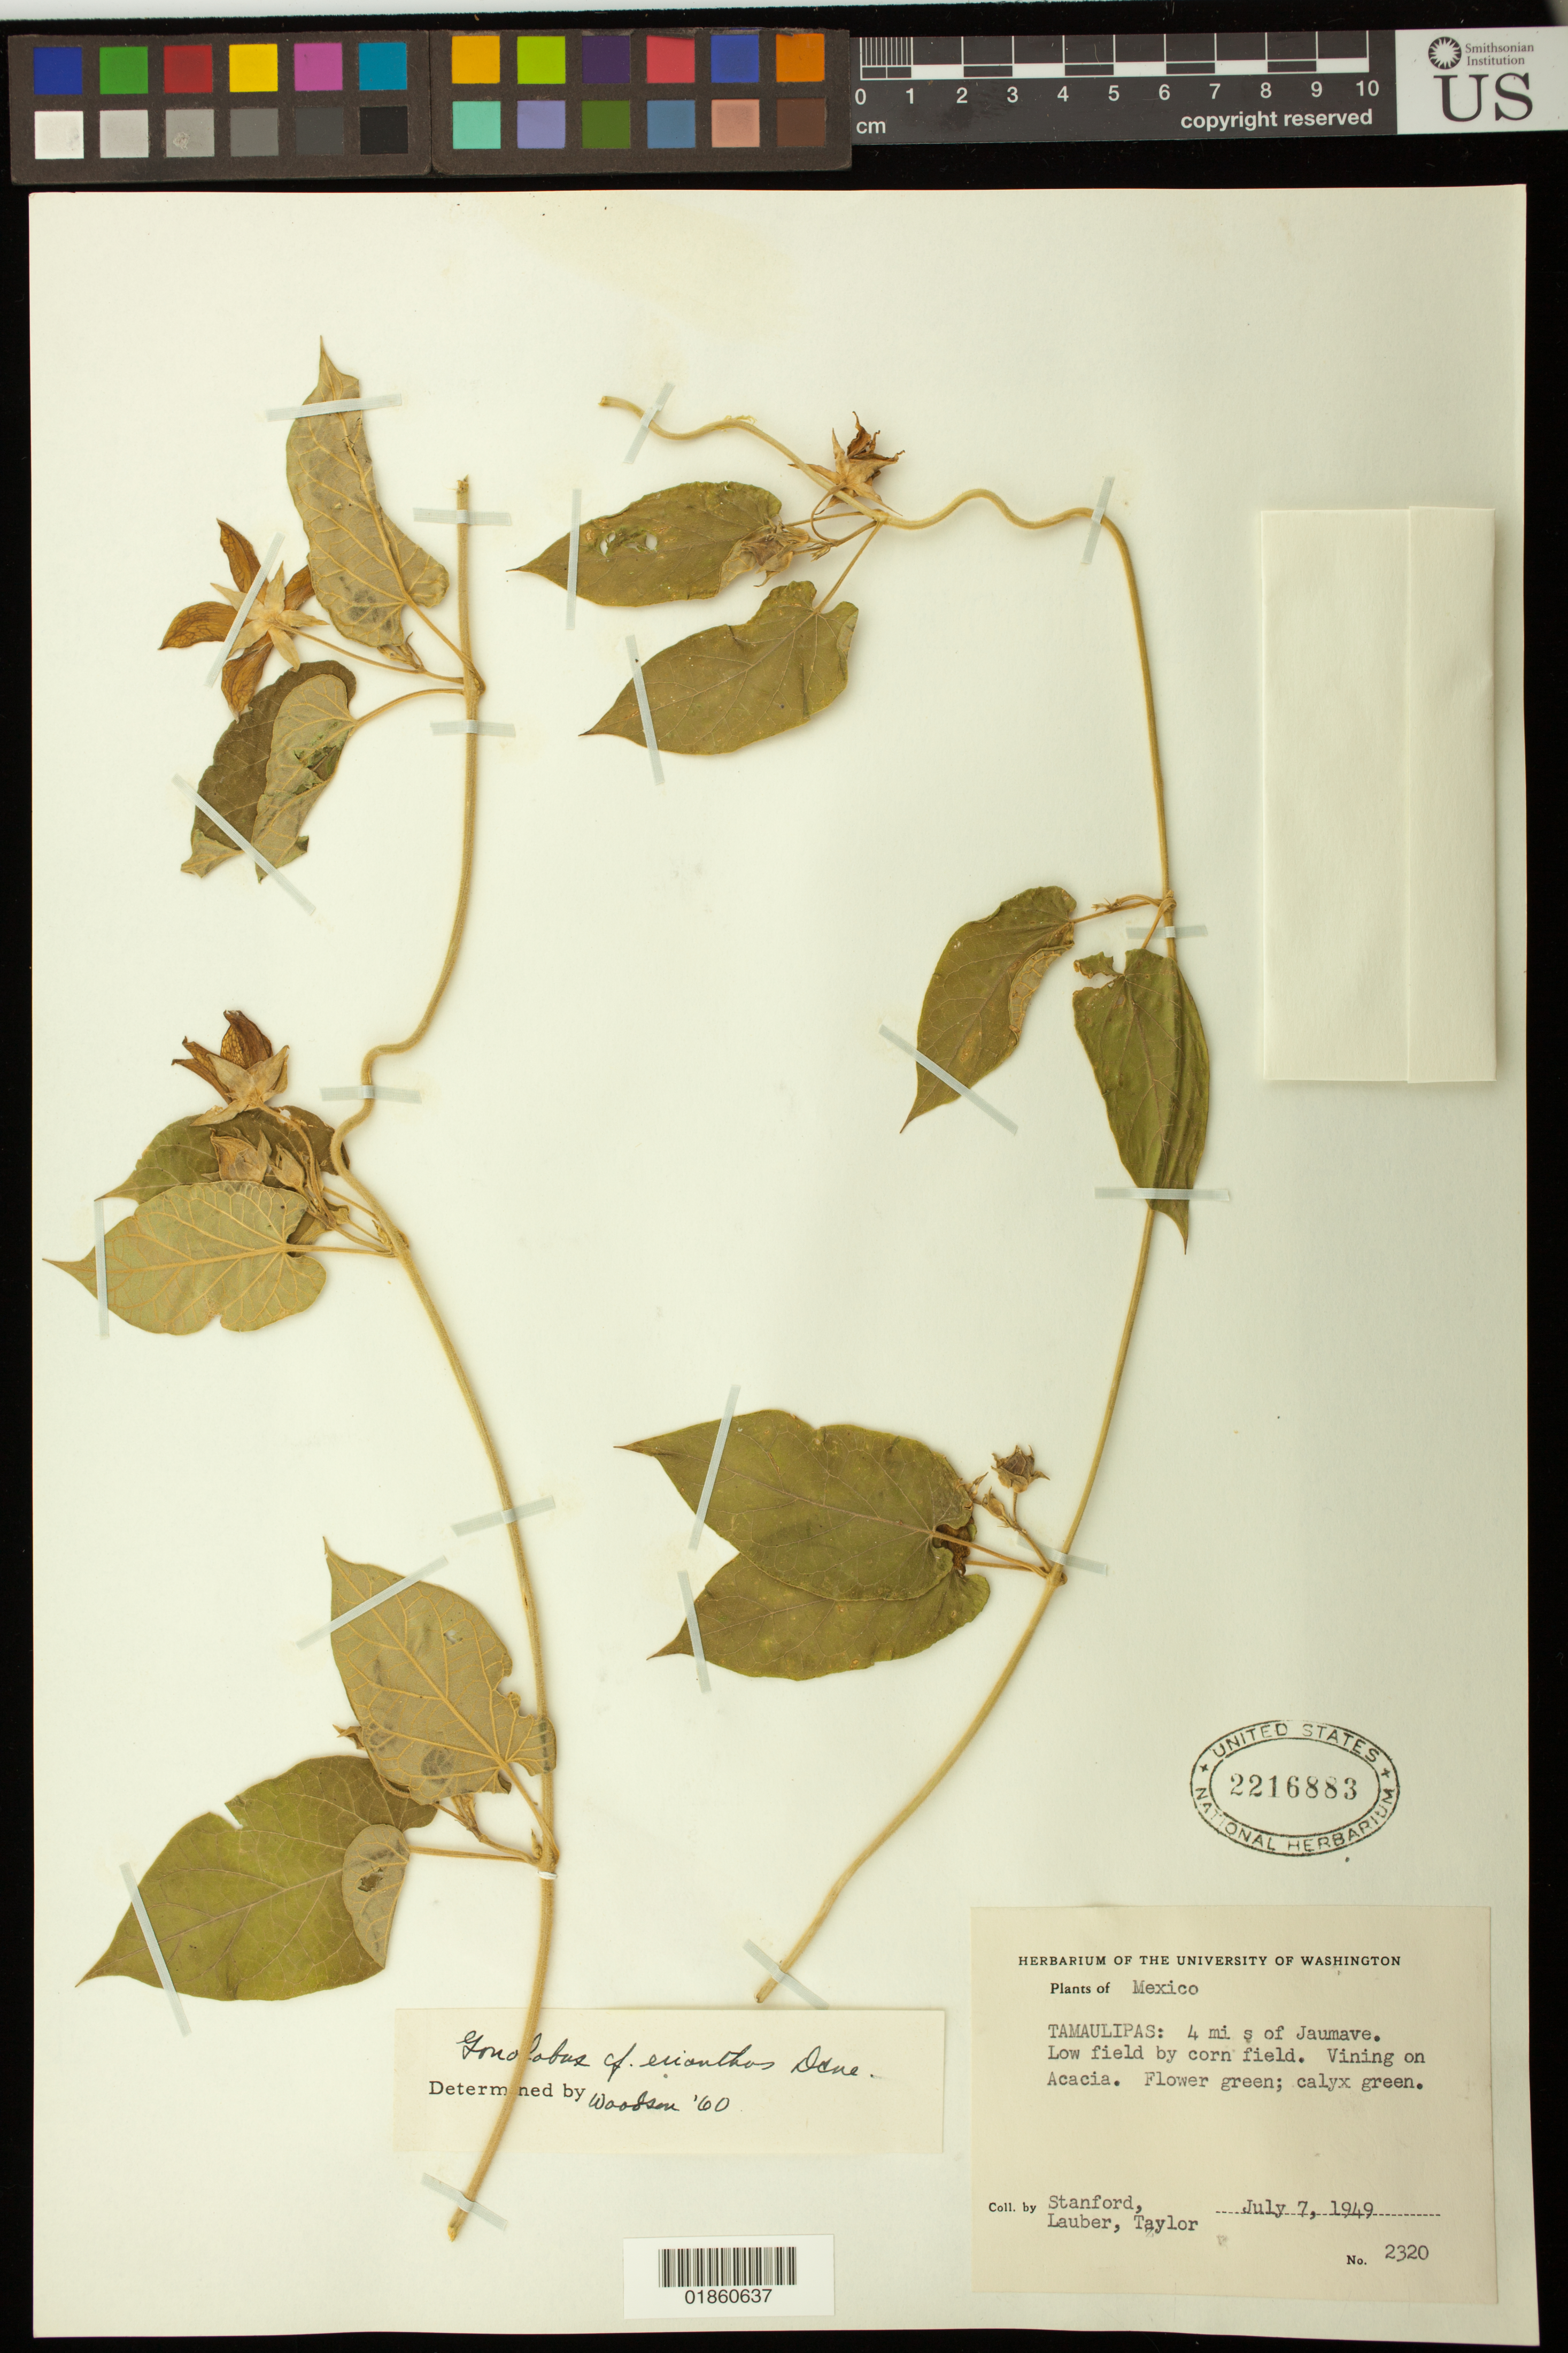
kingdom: Plantae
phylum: Tracheophyta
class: Magnoliopsida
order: Gentianales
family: Apocynaceae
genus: Gonolobus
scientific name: Gonolobus erianthus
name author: Decne.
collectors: L. R. Stanford, S. M. Lauber & L. A. Taylor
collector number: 2320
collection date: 1949-07-07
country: Mexico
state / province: Tamaulipas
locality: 4 mi s of Jaumave.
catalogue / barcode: US 2216883